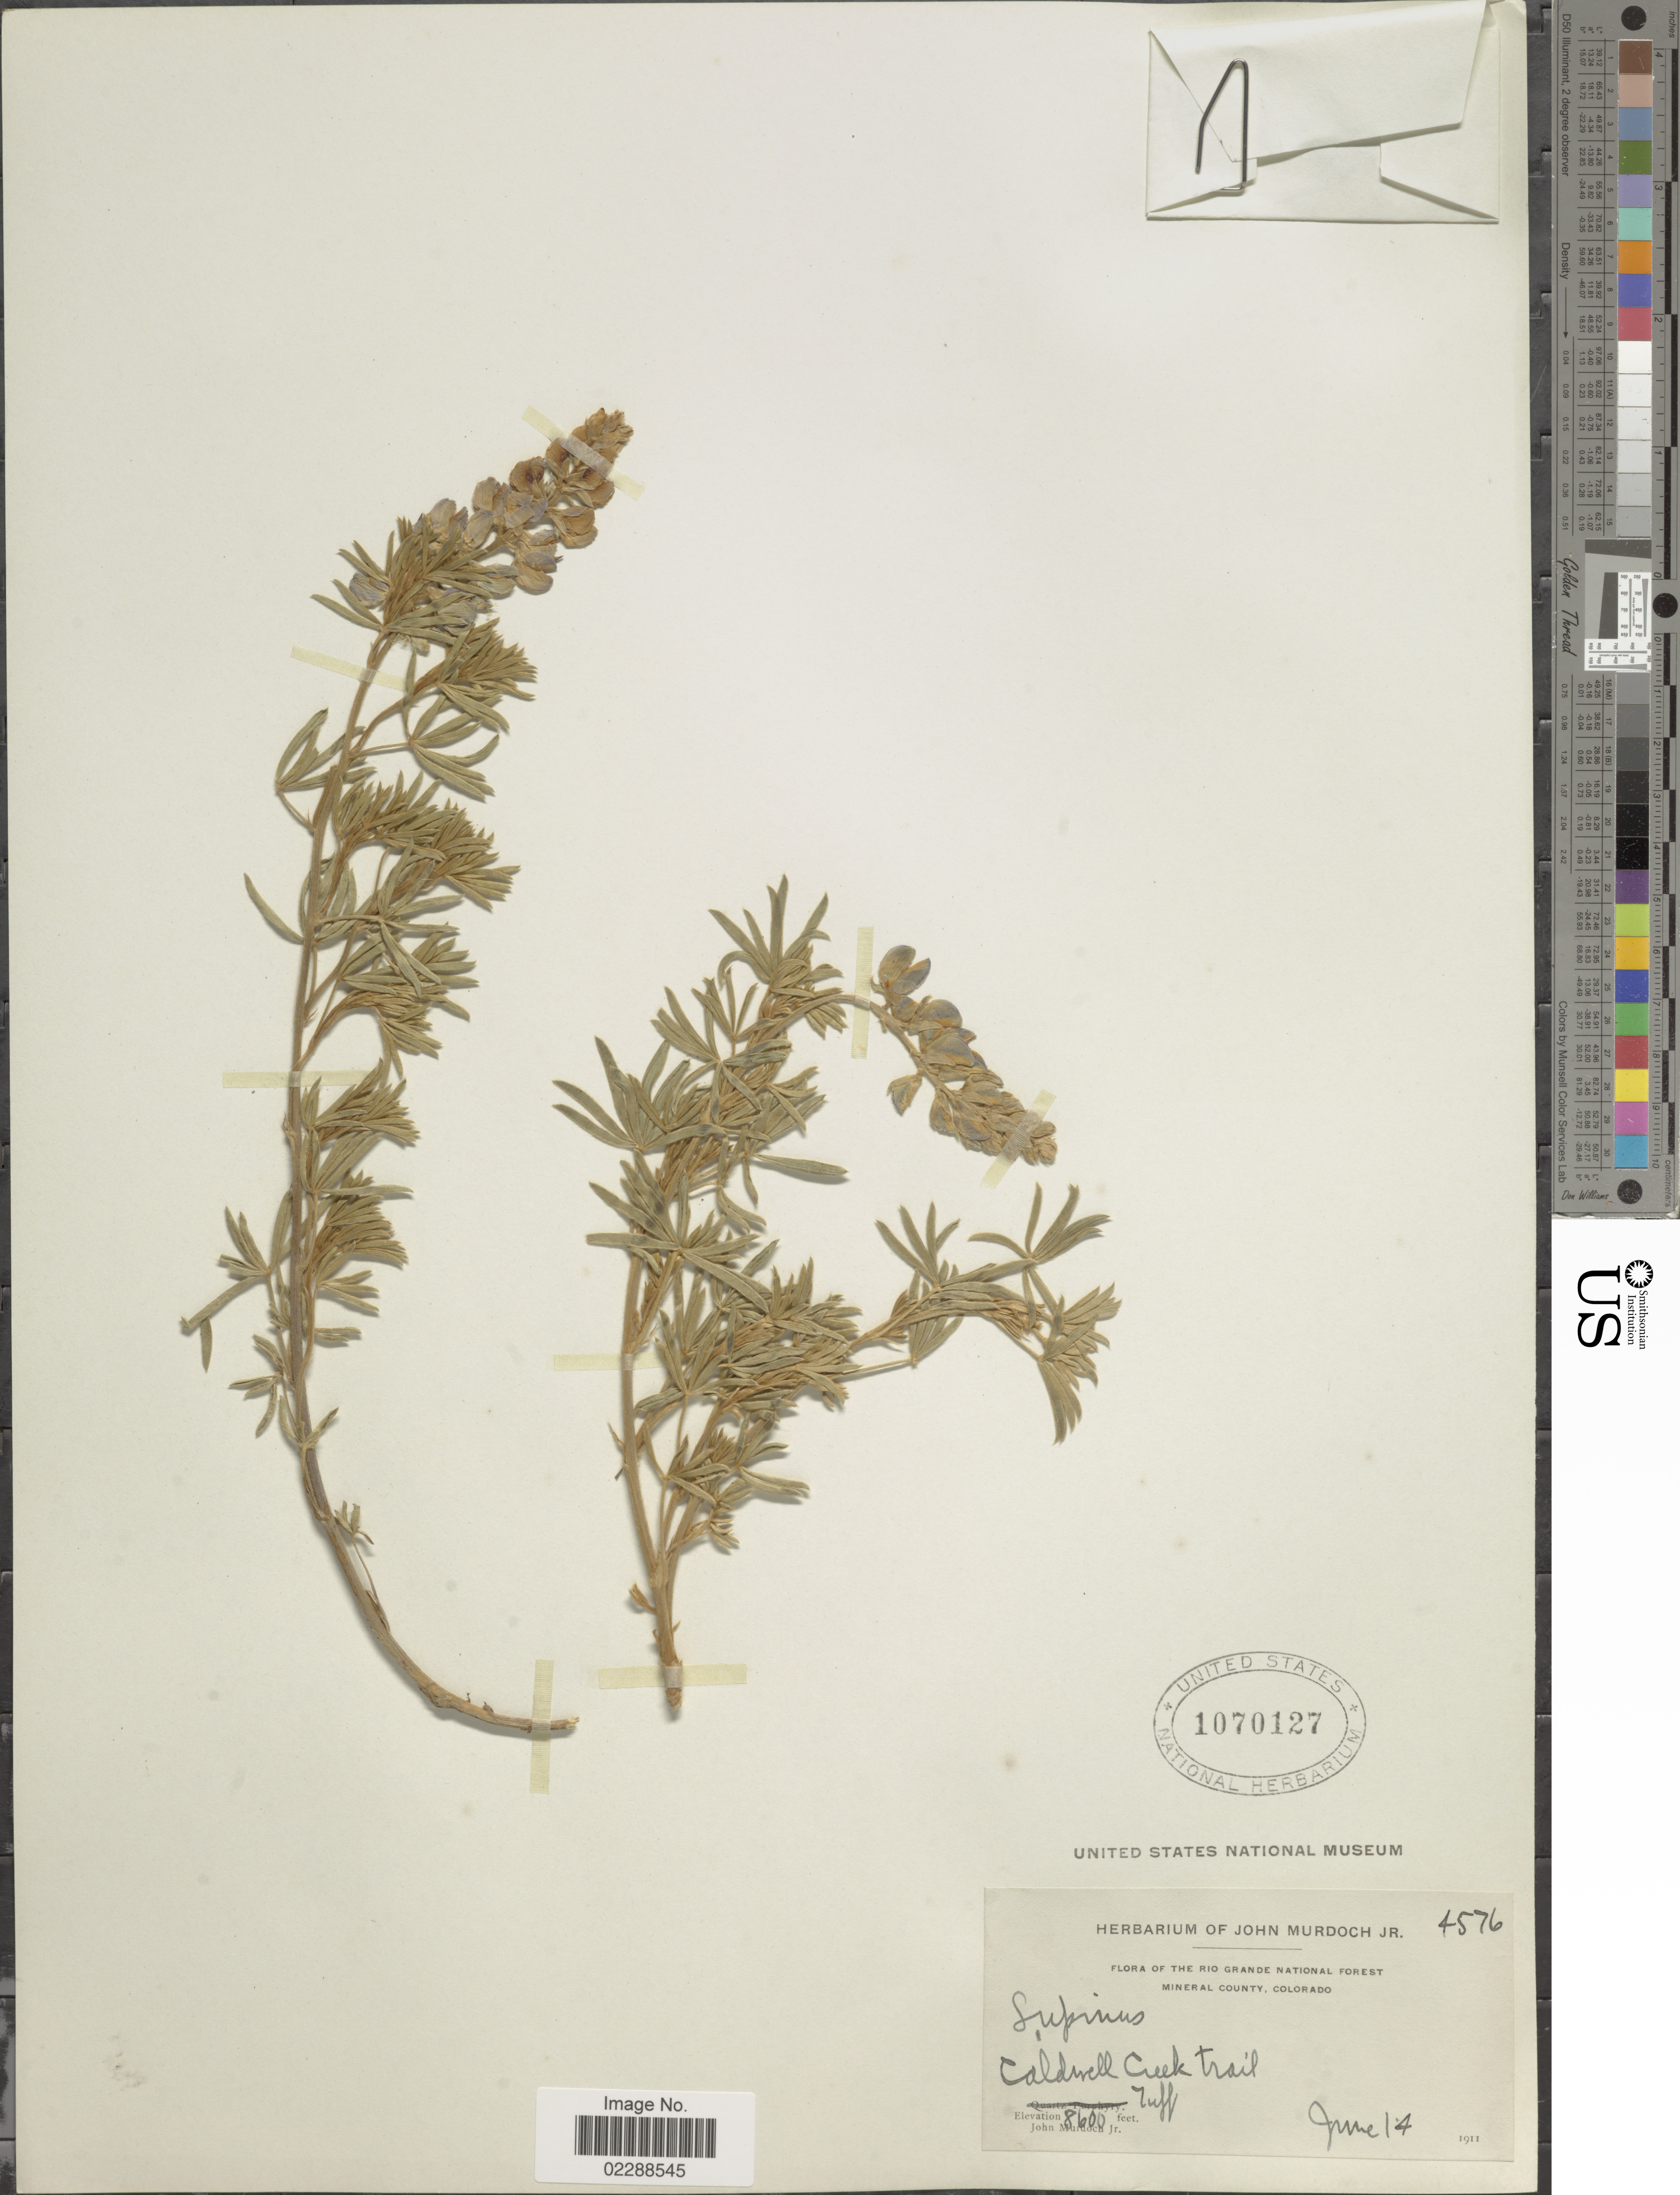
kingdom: Plantae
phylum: Tracheophyta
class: Magnoliopsida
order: Fabales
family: Fabaceae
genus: Lupinus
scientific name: Lupinus sp.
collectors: J. Murdoch Jr.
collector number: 4576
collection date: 1911-06-14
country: United States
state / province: Colorado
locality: The Rio Grande National Forest, Mineral County, Colorado, Caldwell Creek trail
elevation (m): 2621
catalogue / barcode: US 1070127